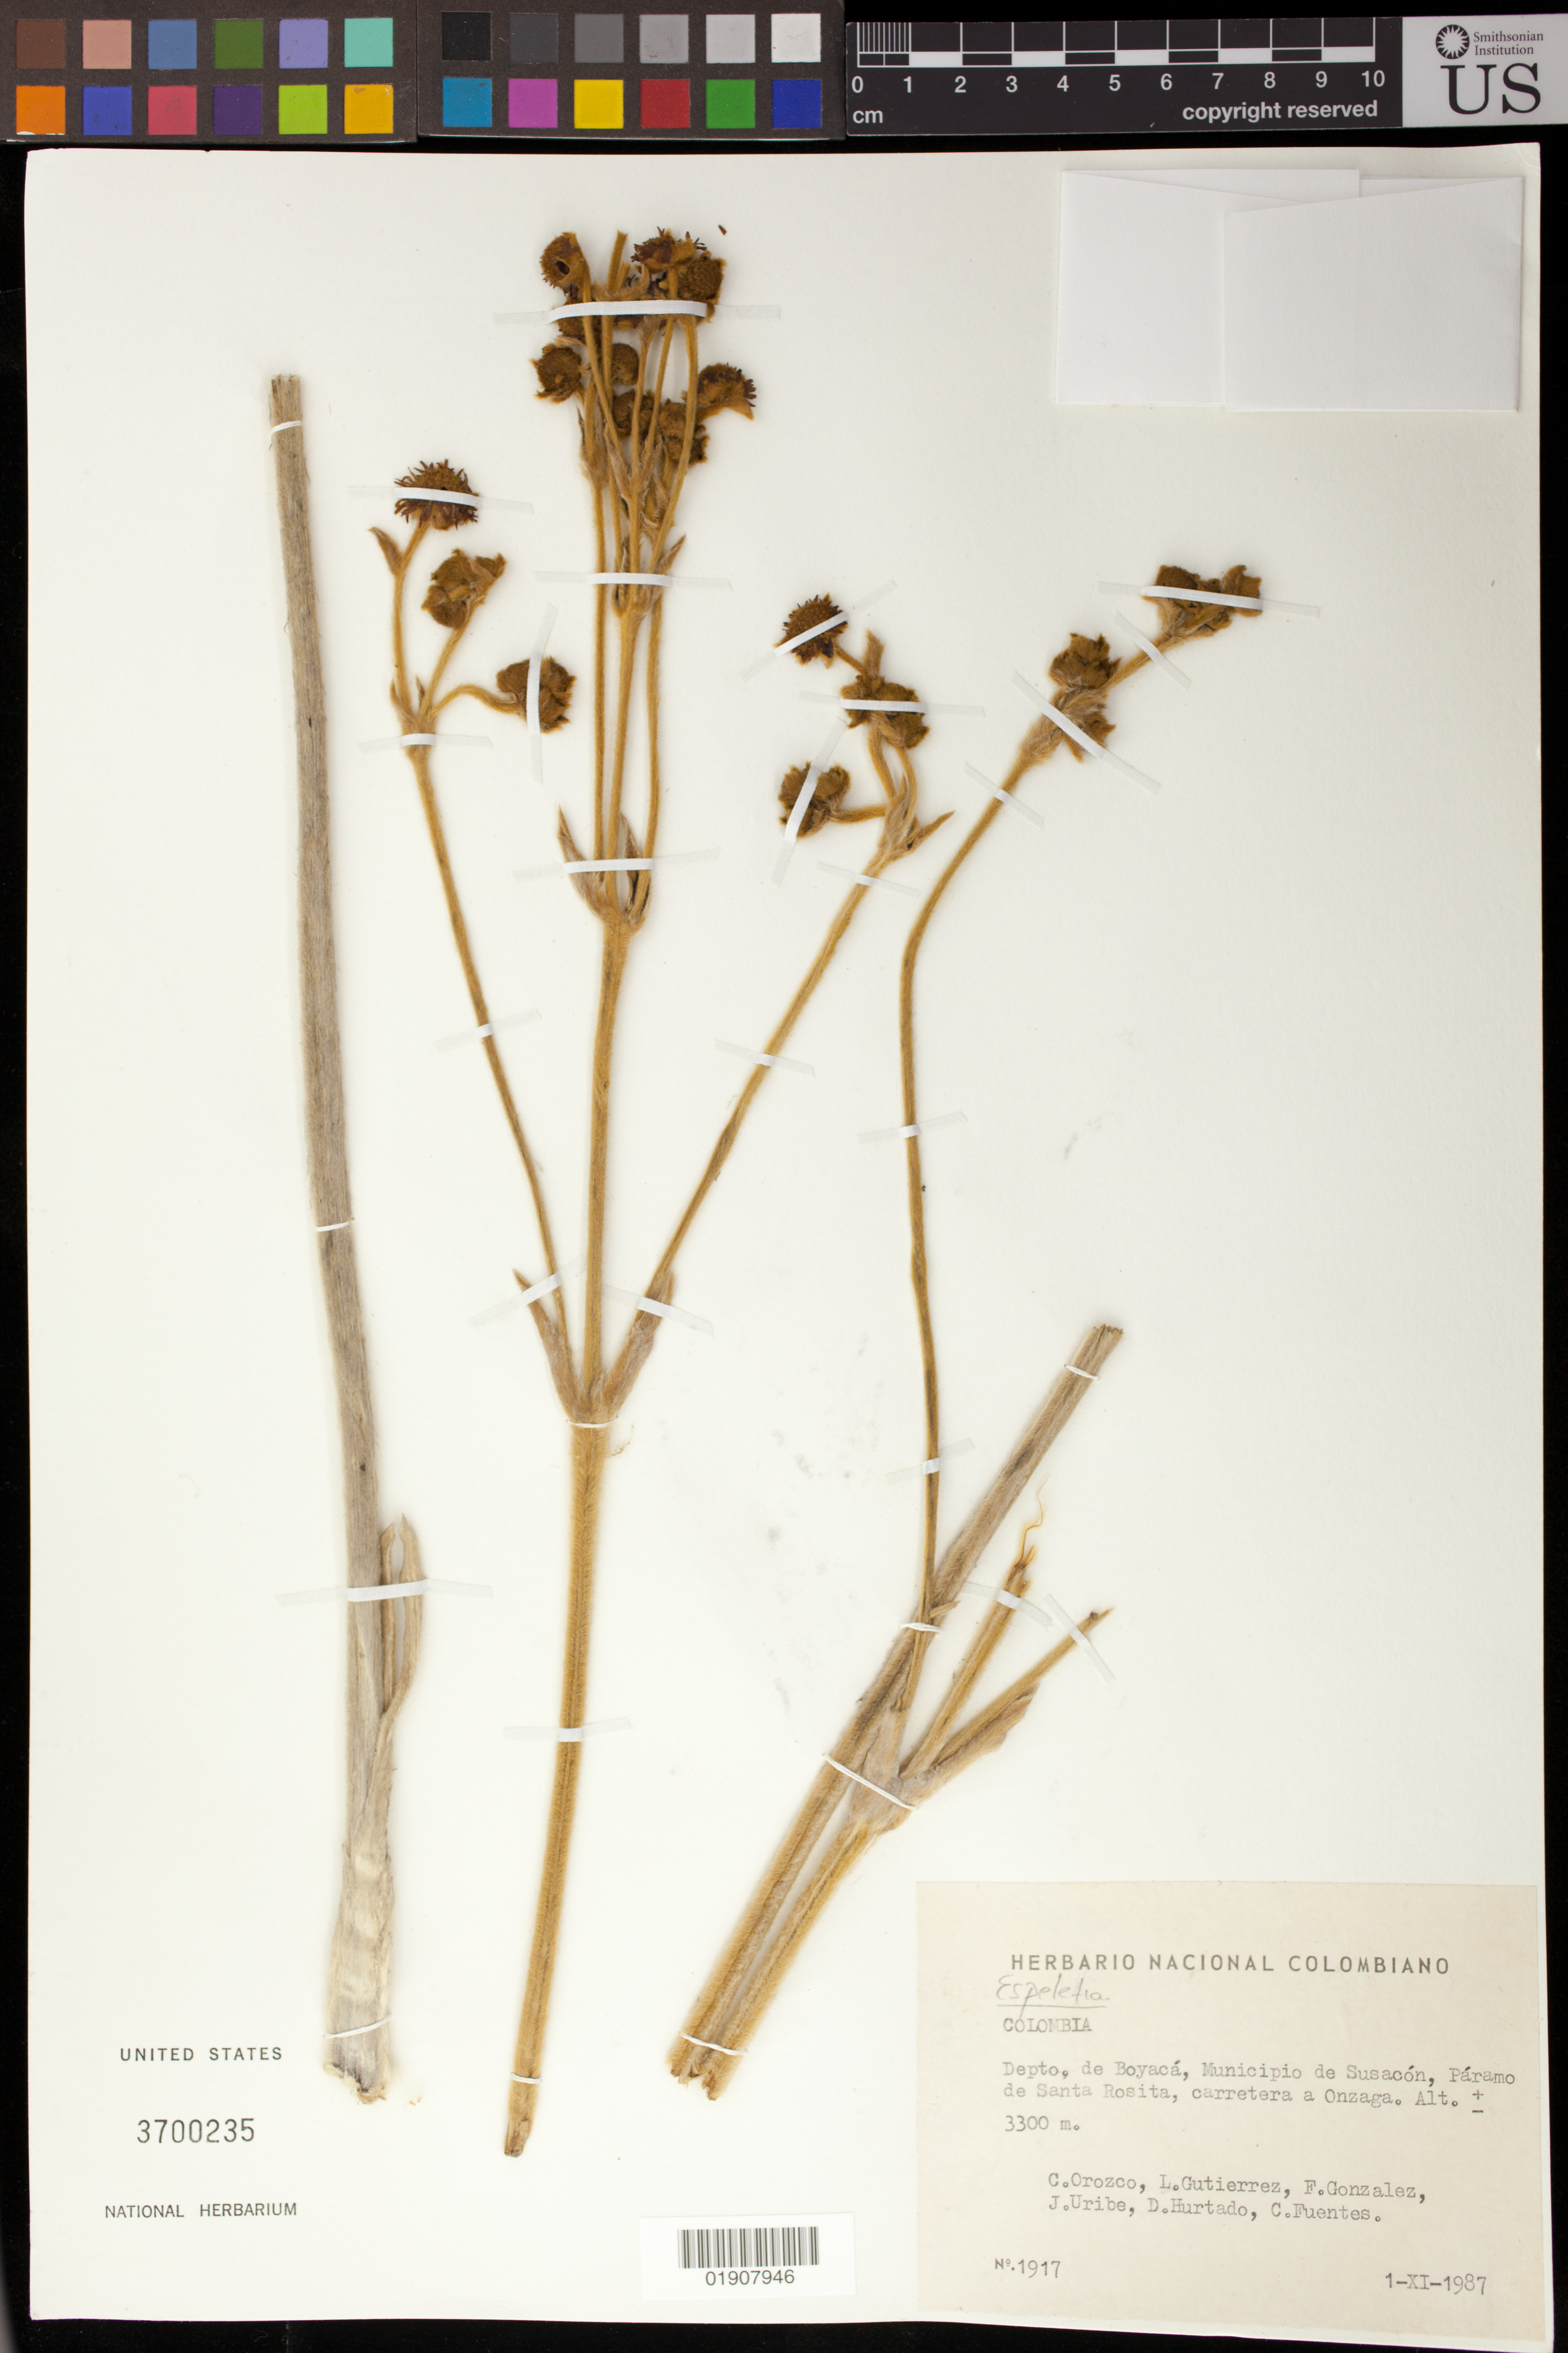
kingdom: Plantae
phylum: Tracheophyta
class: Magnoliopsida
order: Asterales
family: Asteraceae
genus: Espeletia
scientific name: Espeletia sp.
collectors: C. I. Orozco, L. Gutiérrez, F. González, J. Uribe, D. Hurtado & C. Fuentes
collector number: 1917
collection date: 1987-11-01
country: Colombia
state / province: Boyacá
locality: Municipio de Susacon, Paramo de Santa Rosita, carretera a Onzaga.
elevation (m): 3300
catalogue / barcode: US 3700235